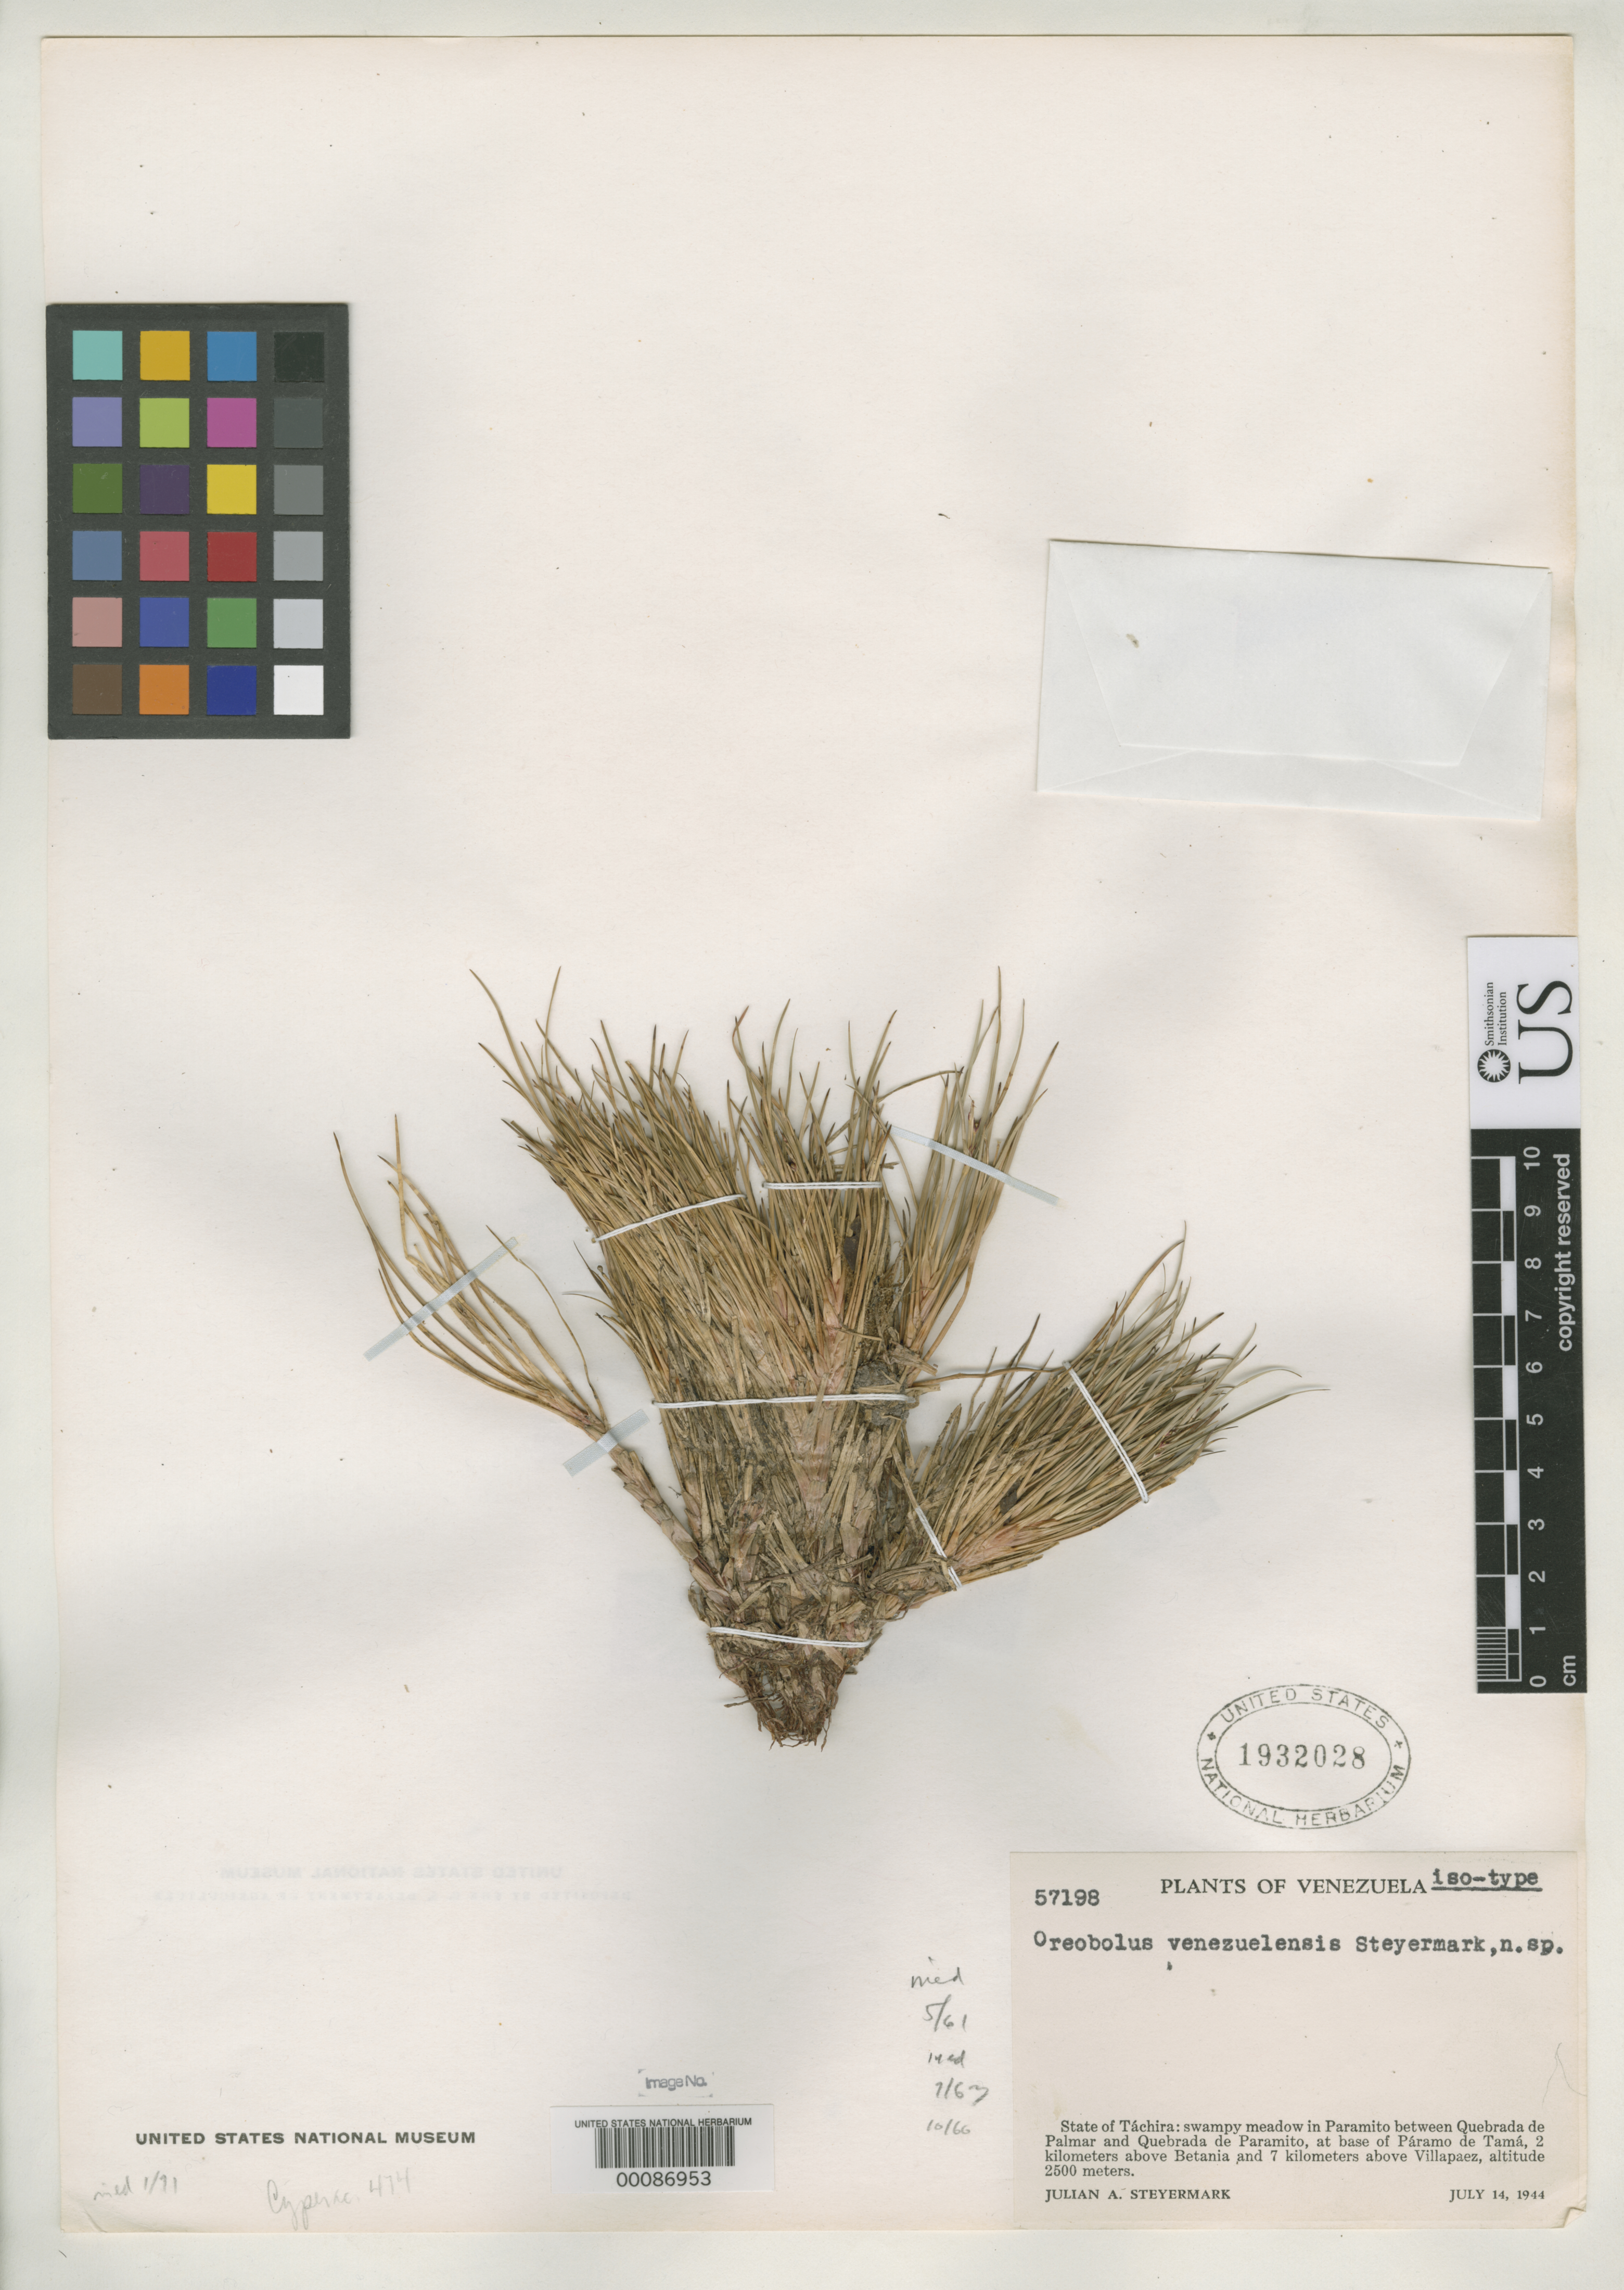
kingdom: Plantae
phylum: Tracheophyta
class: Liliopsida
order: Poales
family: Cyperaceae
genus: Oreobolus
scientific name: Oreobolus venezuelensis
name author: Steyerm.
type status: Isotype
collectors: J. Steyermark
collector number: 57198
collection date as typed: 14 Jul 1944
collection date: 1944-07-14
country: Venezuela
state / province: Tachira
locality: Paramito between Quebrada de Palmar and Quebrada de Paramito, above Betania.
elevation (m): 2500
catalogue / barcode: US 1932028